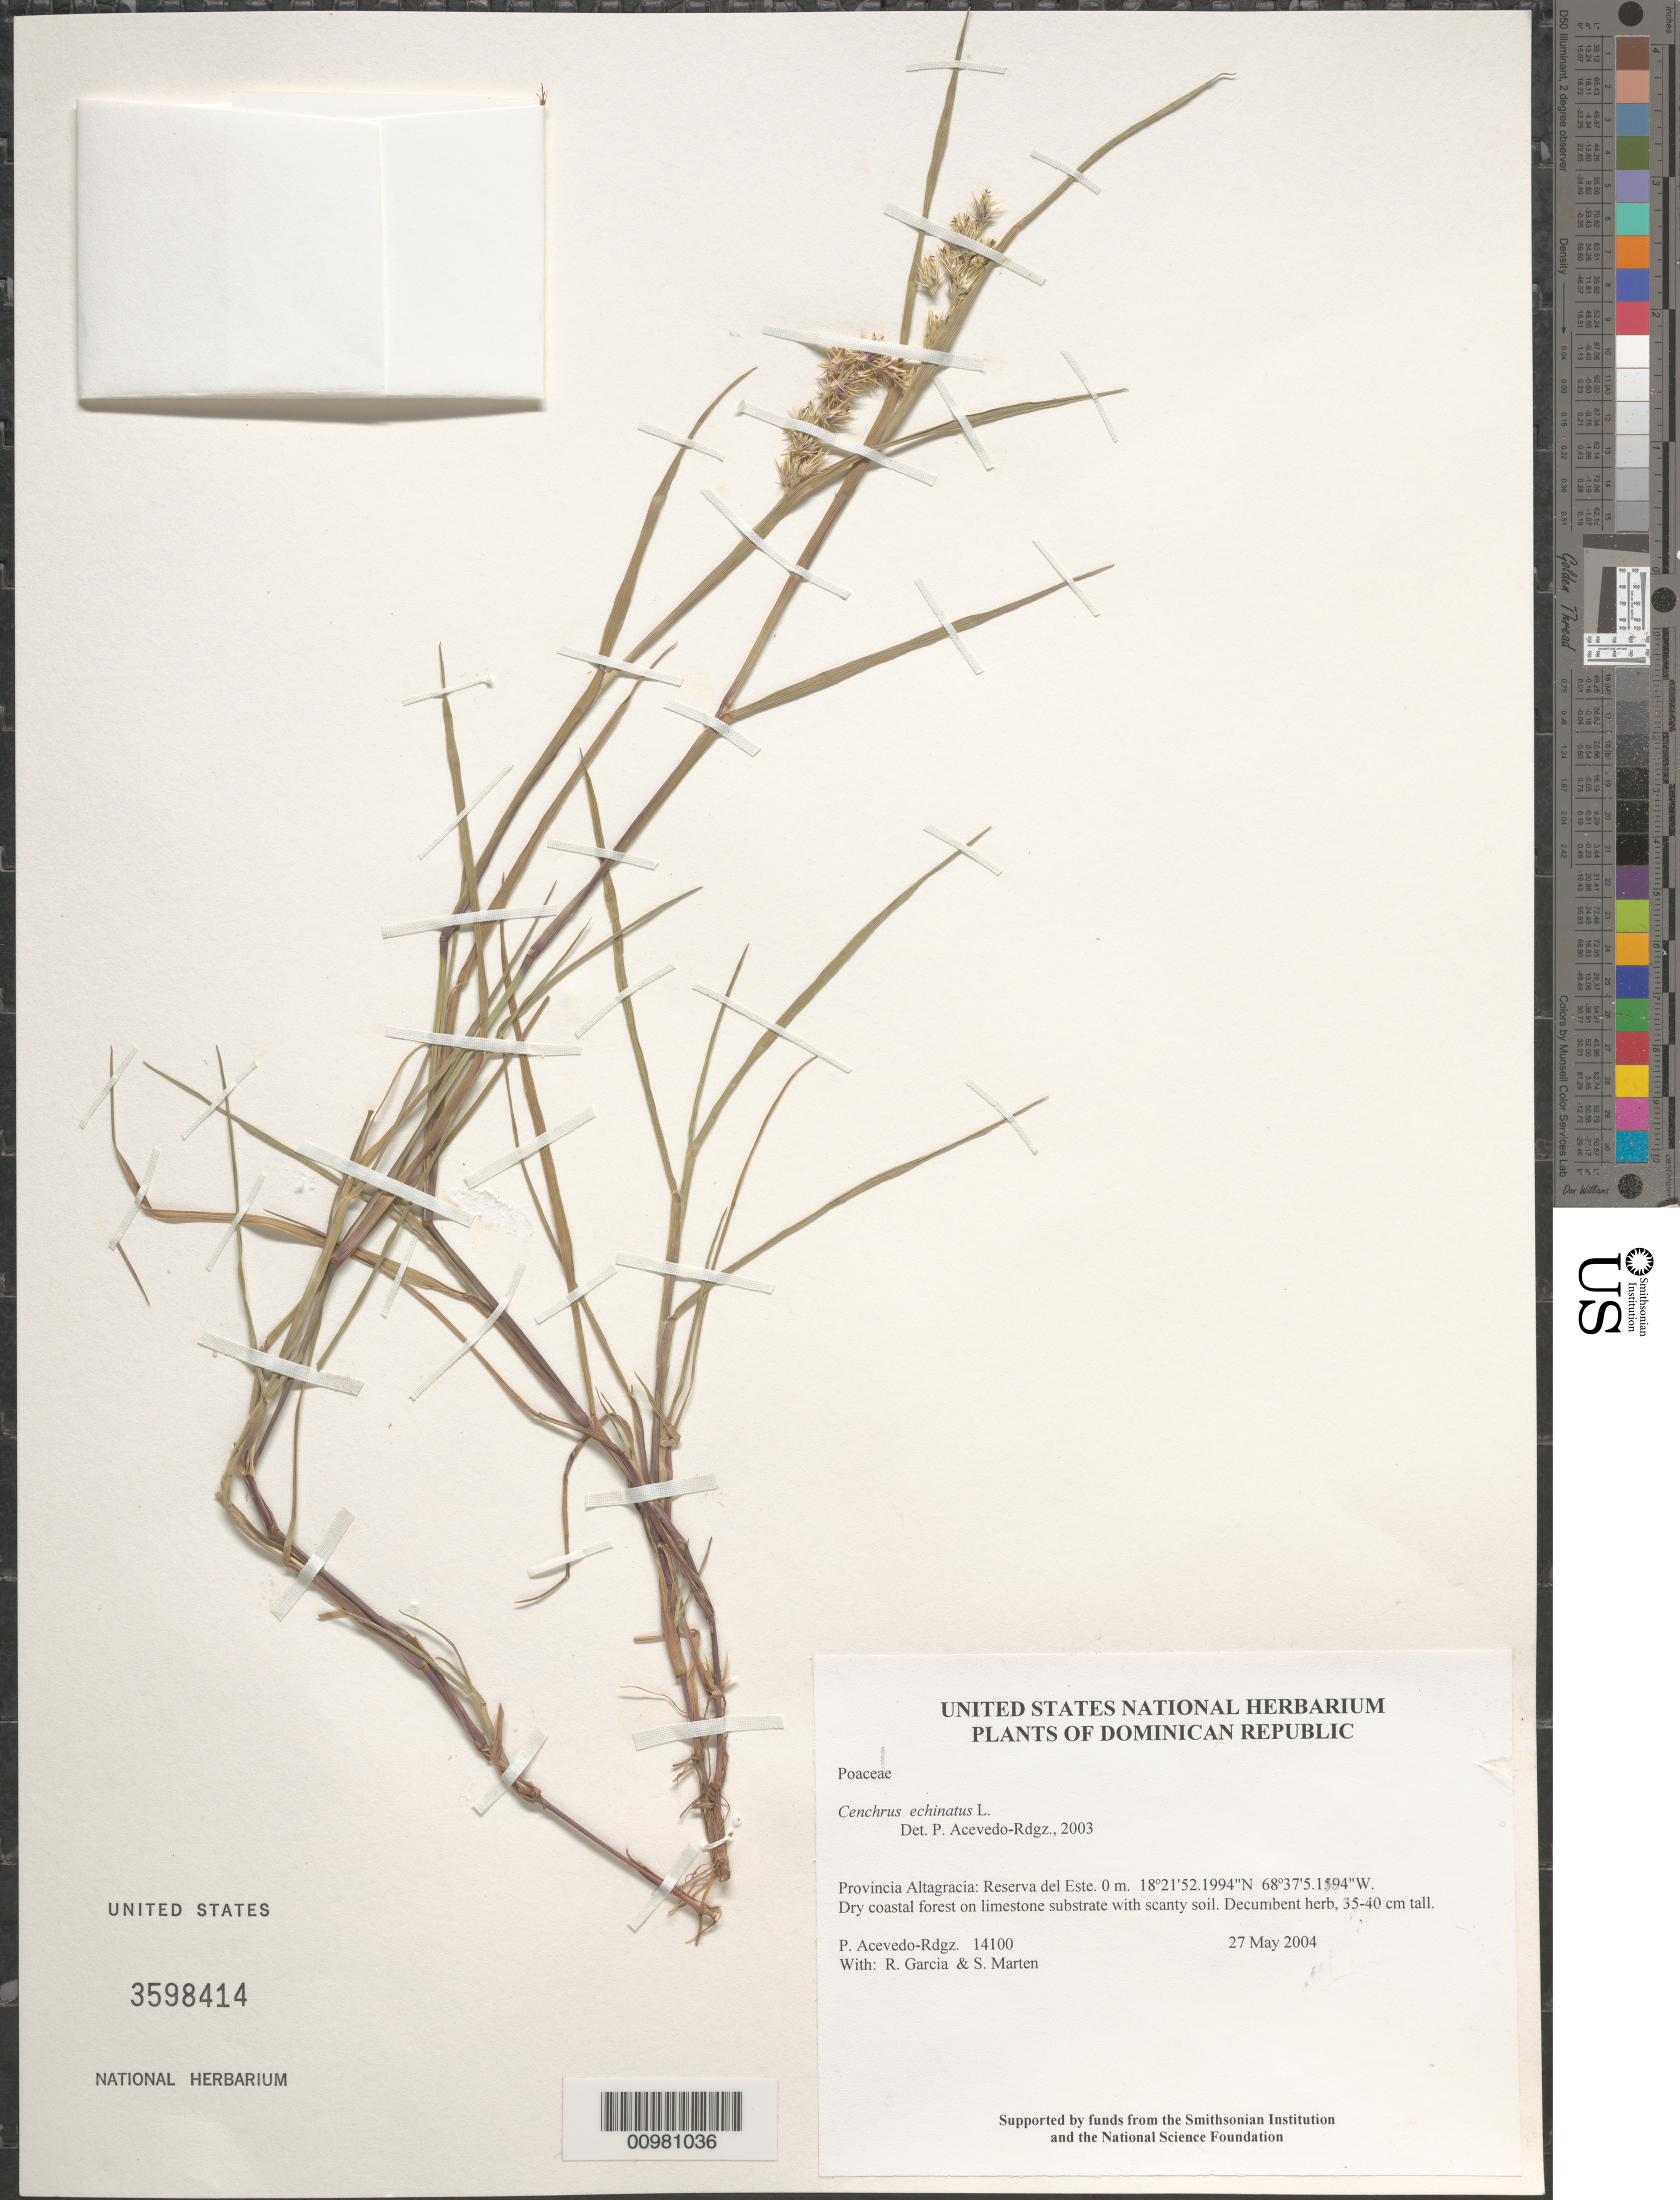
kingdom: Plantae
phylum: Tracheophyta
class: Liliopsida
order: Poales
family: Poaceae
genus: Cenchrus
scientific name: Cenchrus echinatus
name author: L.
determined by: Acevedo-Rodríguez, P., (BOT), Smithsonian Institution - National Museum of Natural History (UNITED STATES)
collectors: P. Acevedo-Rodr., R. G. García & S. Marten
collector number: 14100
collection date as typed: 27 May 2004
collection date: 2004-05-27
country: Dominican Republic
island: Hispaniola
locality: Provincia Altagracia: Reserva del Este.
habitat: Dry coastal forest on limestone substrate with scanty soil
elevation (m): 0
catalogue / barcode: US 3598414